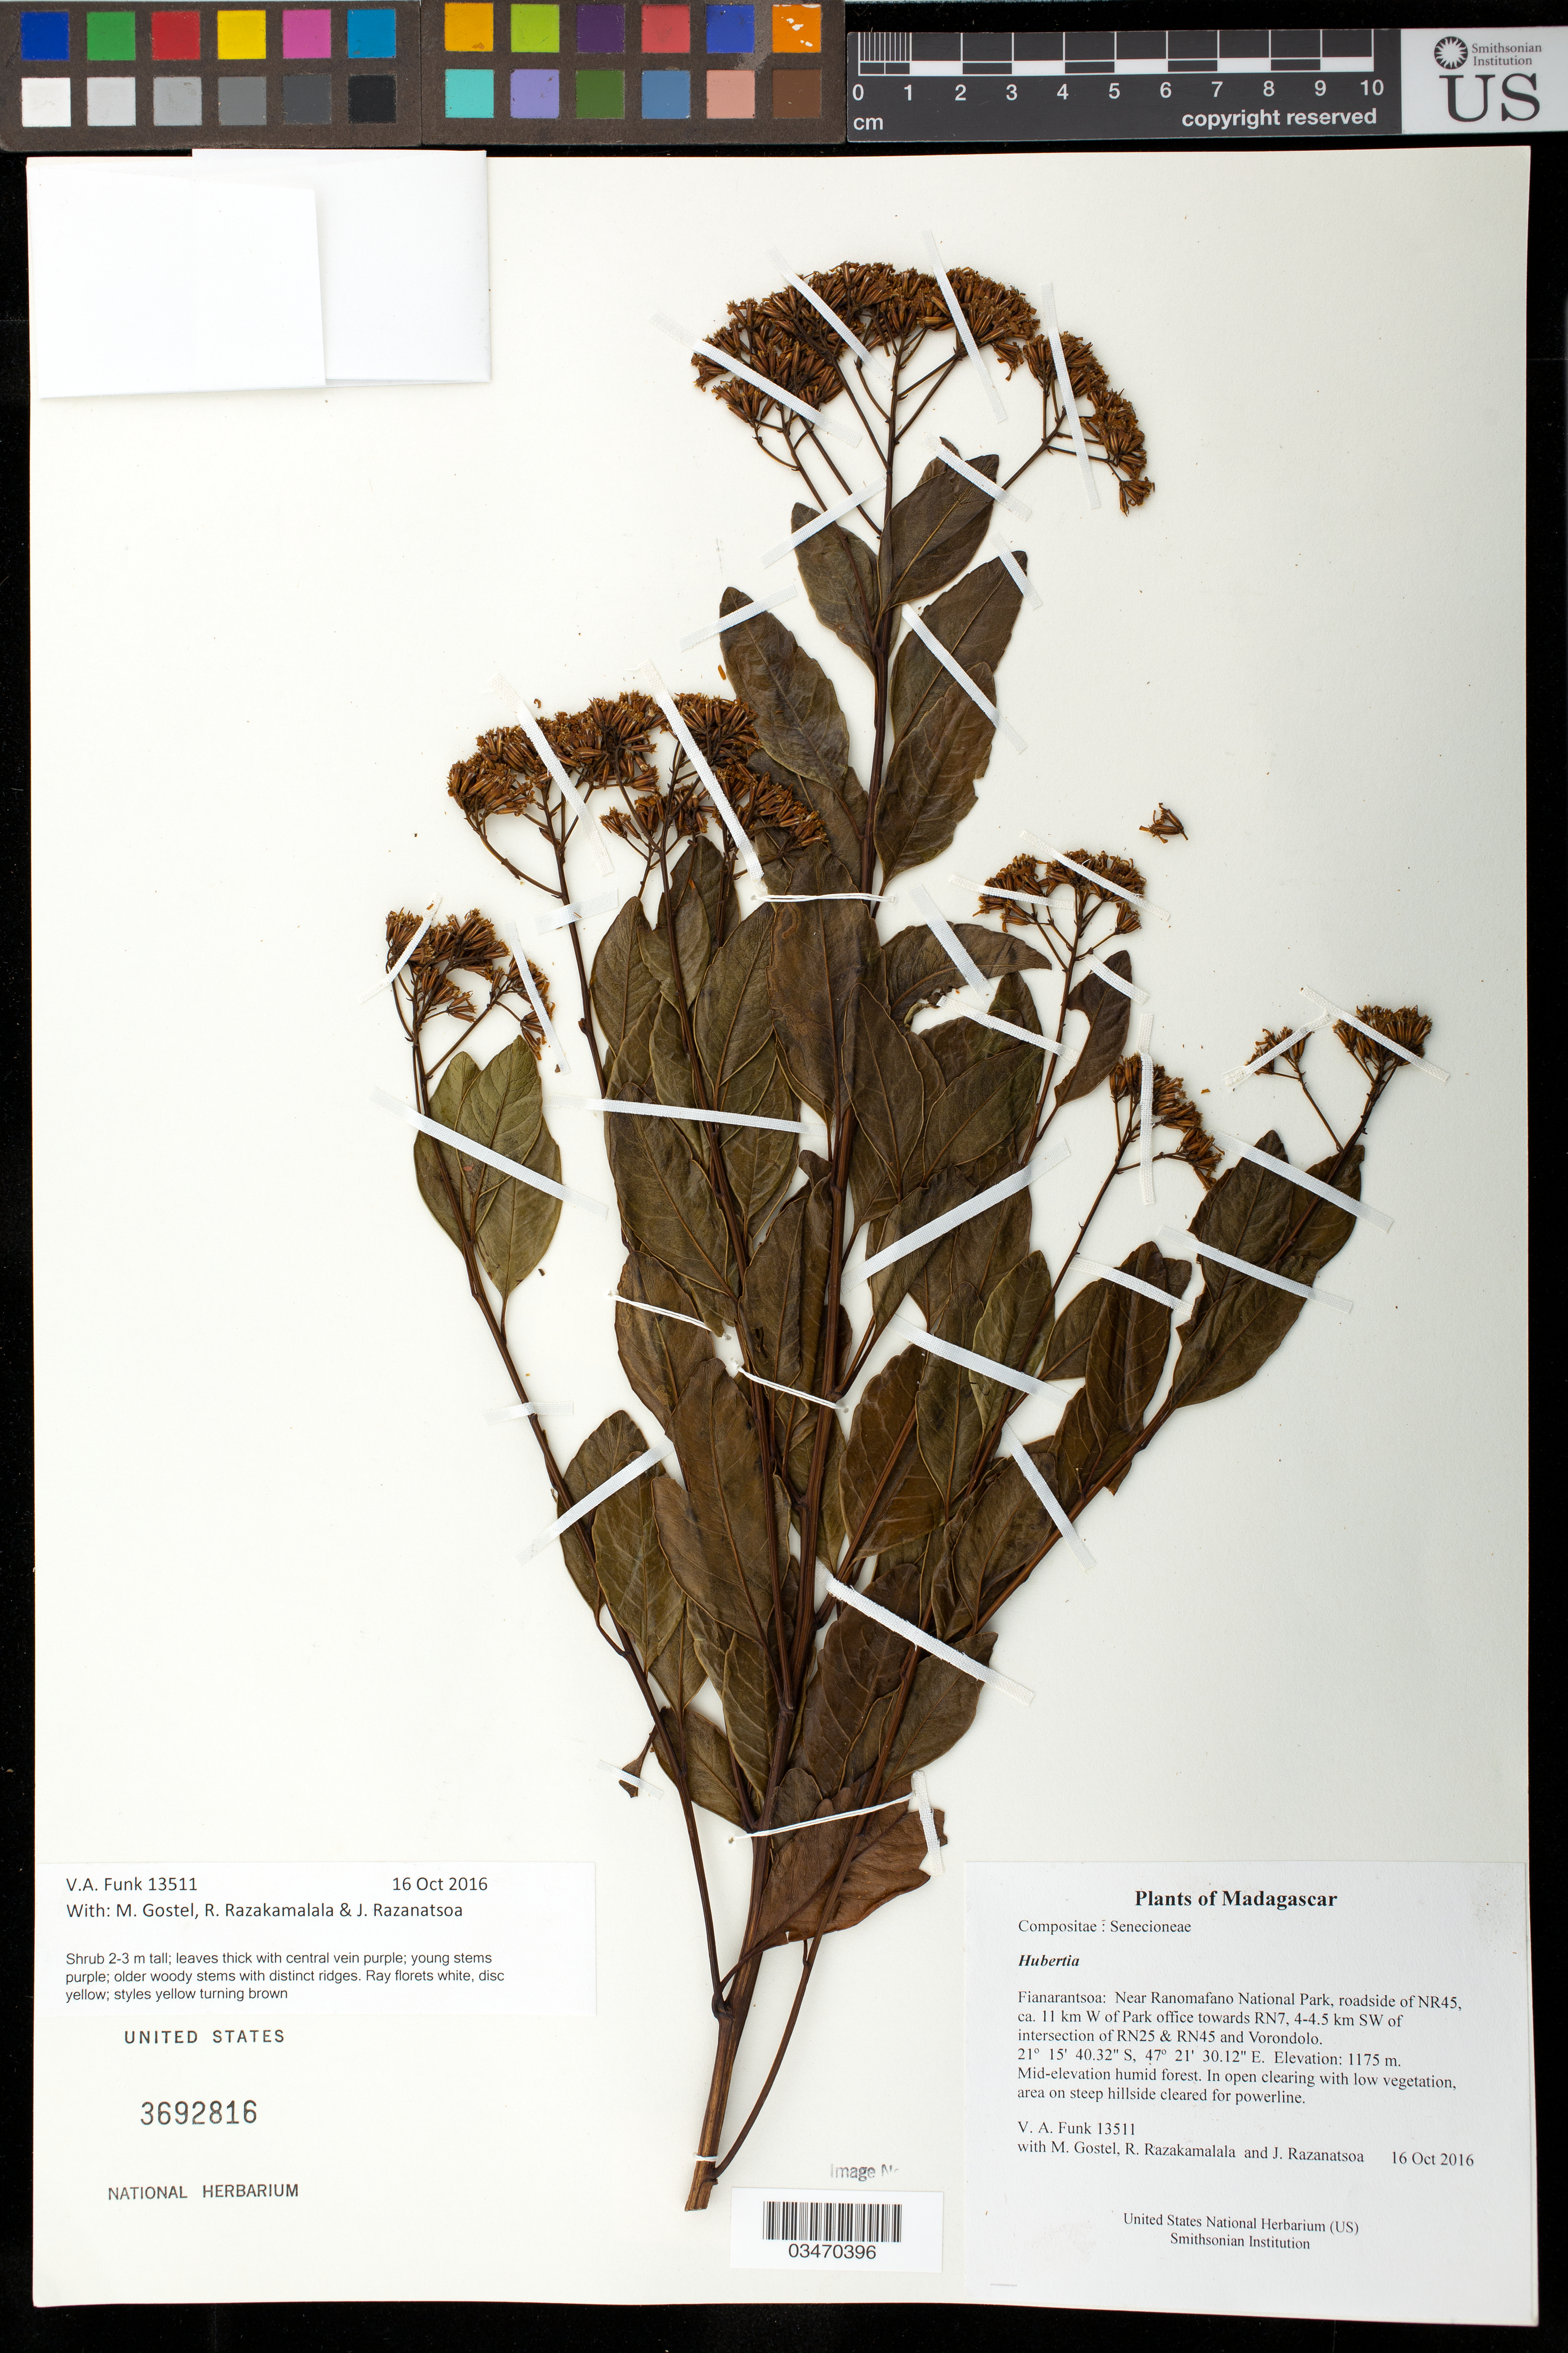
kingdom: Plantae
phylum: Tracheophyta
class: Magnoliopsida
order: Asterales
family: Asteraceae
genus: Hubertia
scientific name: Hubertia sp.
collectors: M. R. Gostel, R. Razakamalala & J. Razanatsoa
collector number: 13511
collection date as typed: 16 Oct 2016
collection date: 2016-10-16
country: Madagascar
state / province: Haute Matsiatra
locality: Near Ranomafano National Park, roadside of NR45, ca. 11 km W of Park office towards RN7, 4-4.5 km SW of intersection of RN25 & RN45 and Vorondolo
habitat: Mid-elevation humid forest. In open clearing with low vegetation, area on steep hillside cleared for powerline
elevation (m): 1175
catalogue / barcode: US 3692816